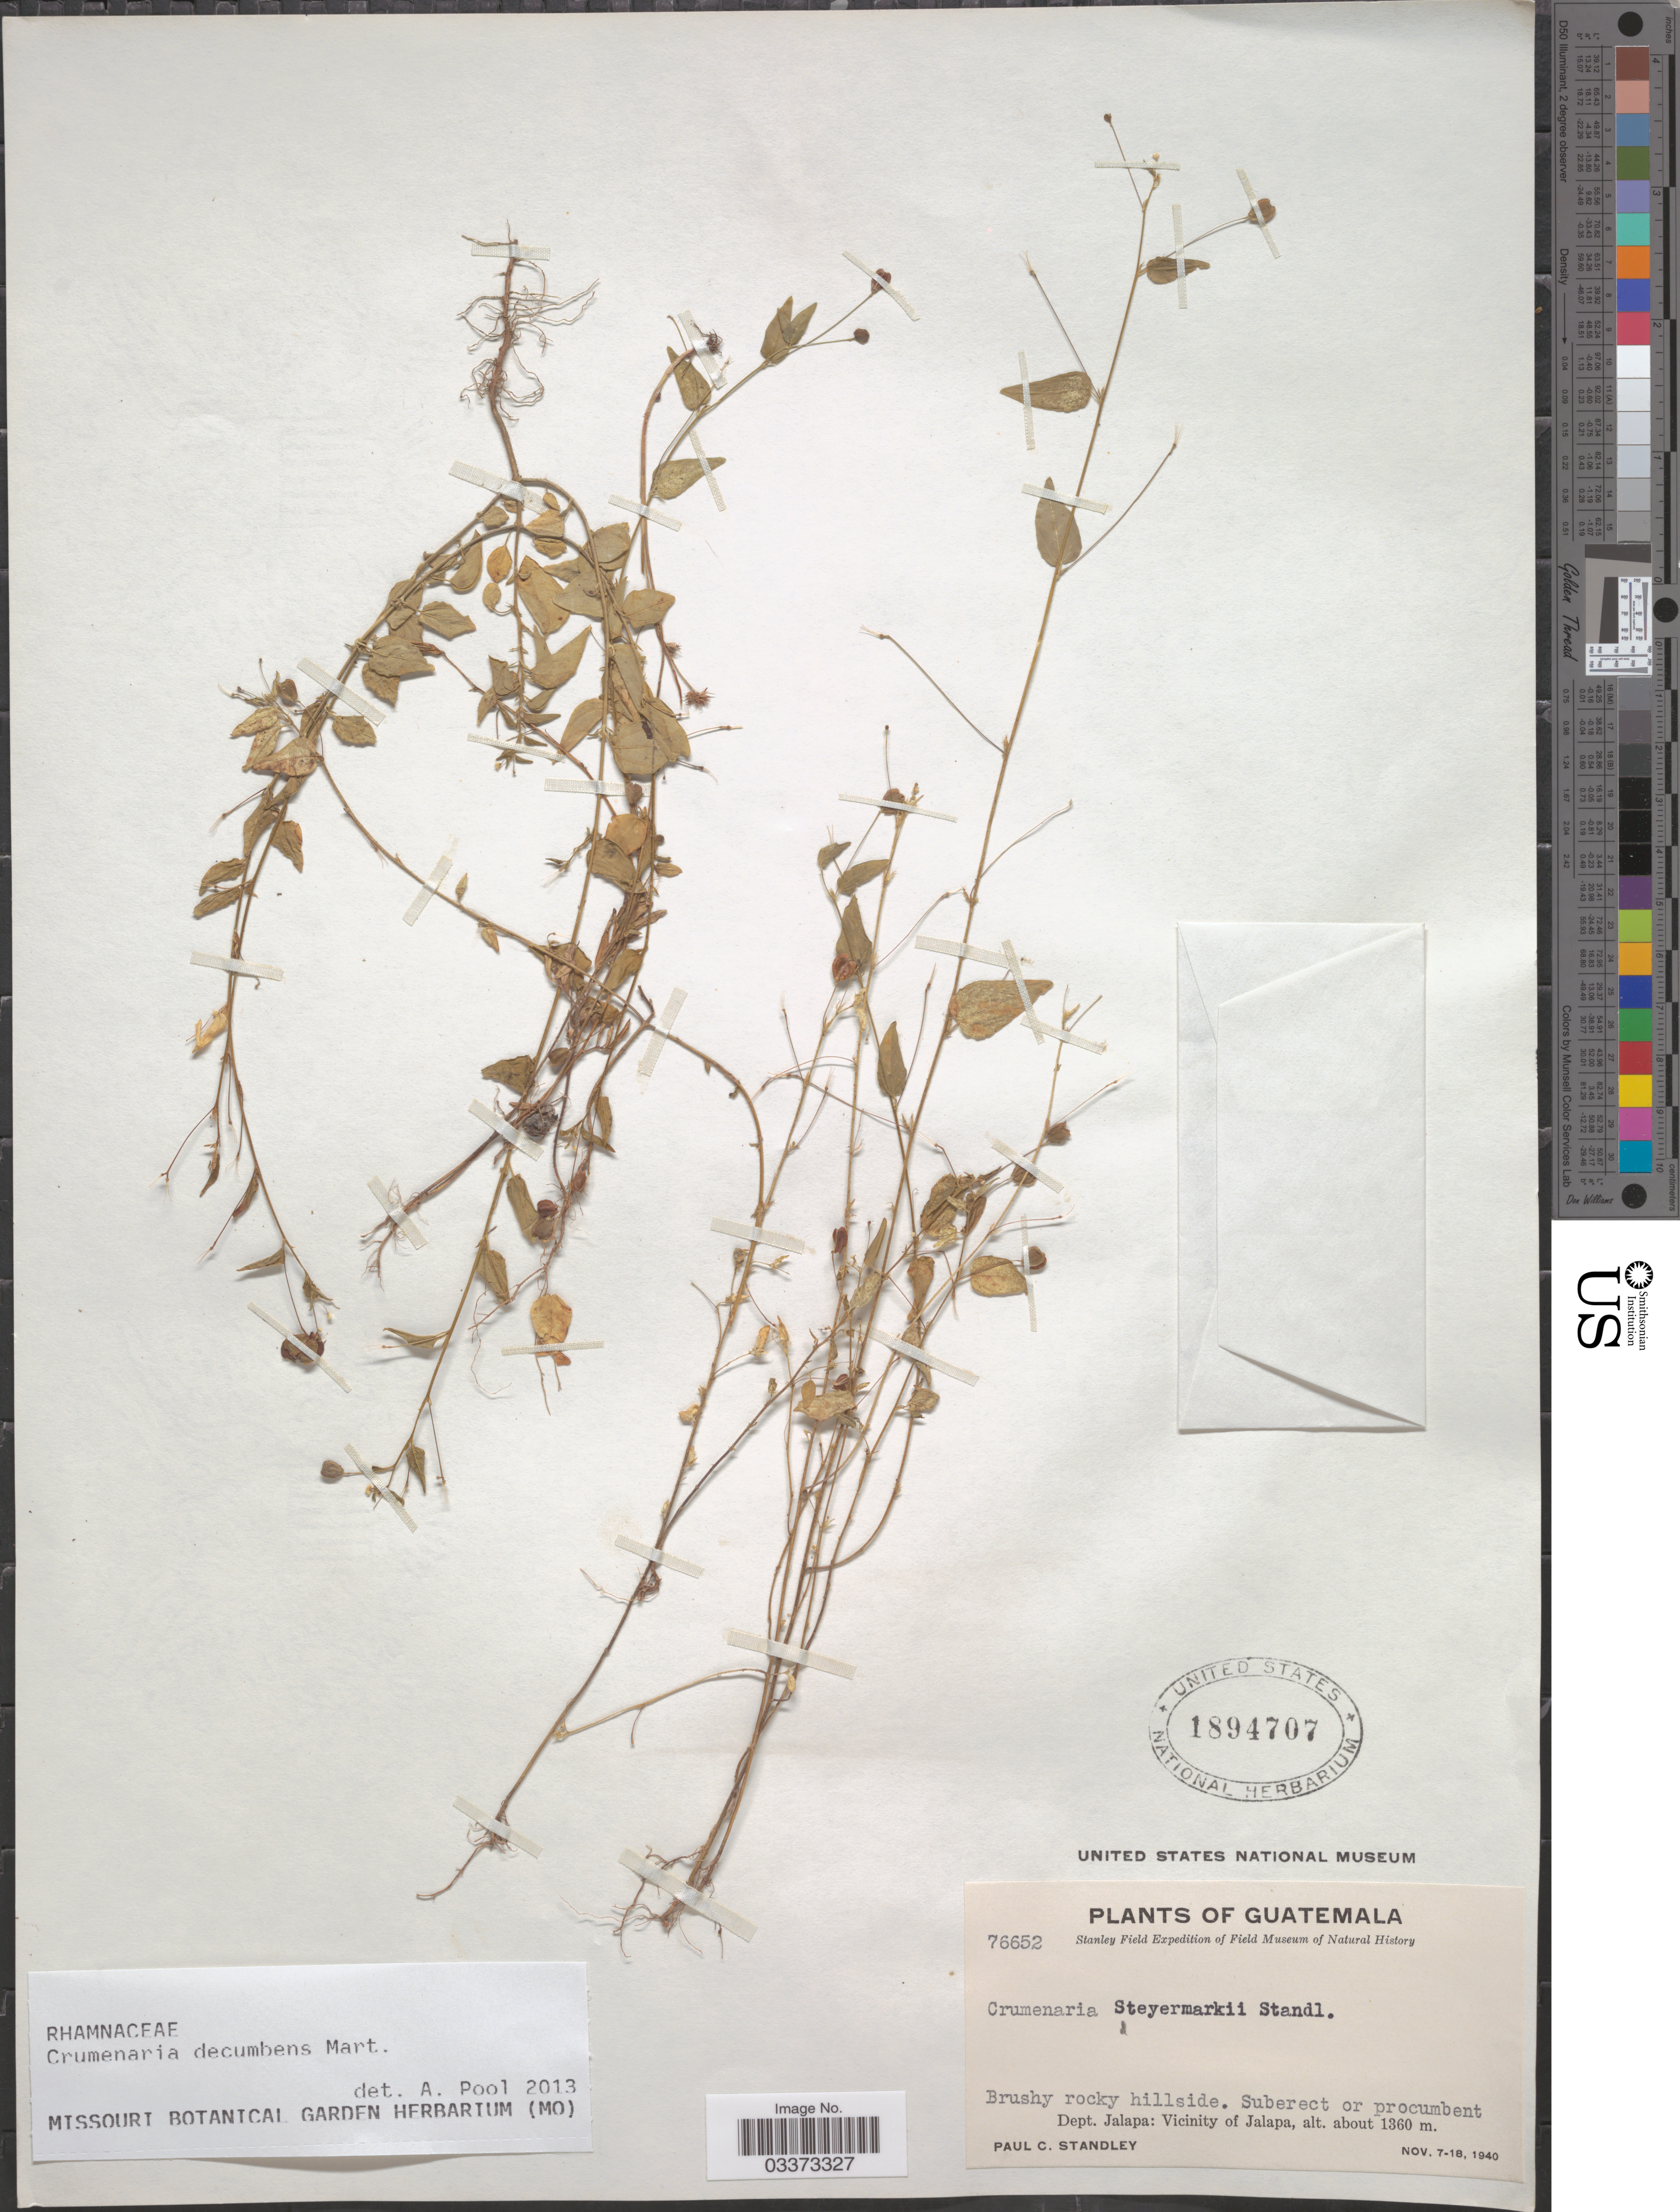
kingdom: Plantae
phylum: Tracheophyta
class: Magnoliopsida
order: Rosales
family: Rhamnaceae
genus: Crumenaria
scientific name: Crumenaria decumbens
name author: Mart.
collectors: P. C. Standley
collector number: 76652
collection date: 1940-11-07/1940-11-18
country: Guatemala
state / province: Jalapa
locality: Dept. Jalapa: Vicinity of Jalapa.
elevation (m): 1360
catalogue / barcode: US 1894707